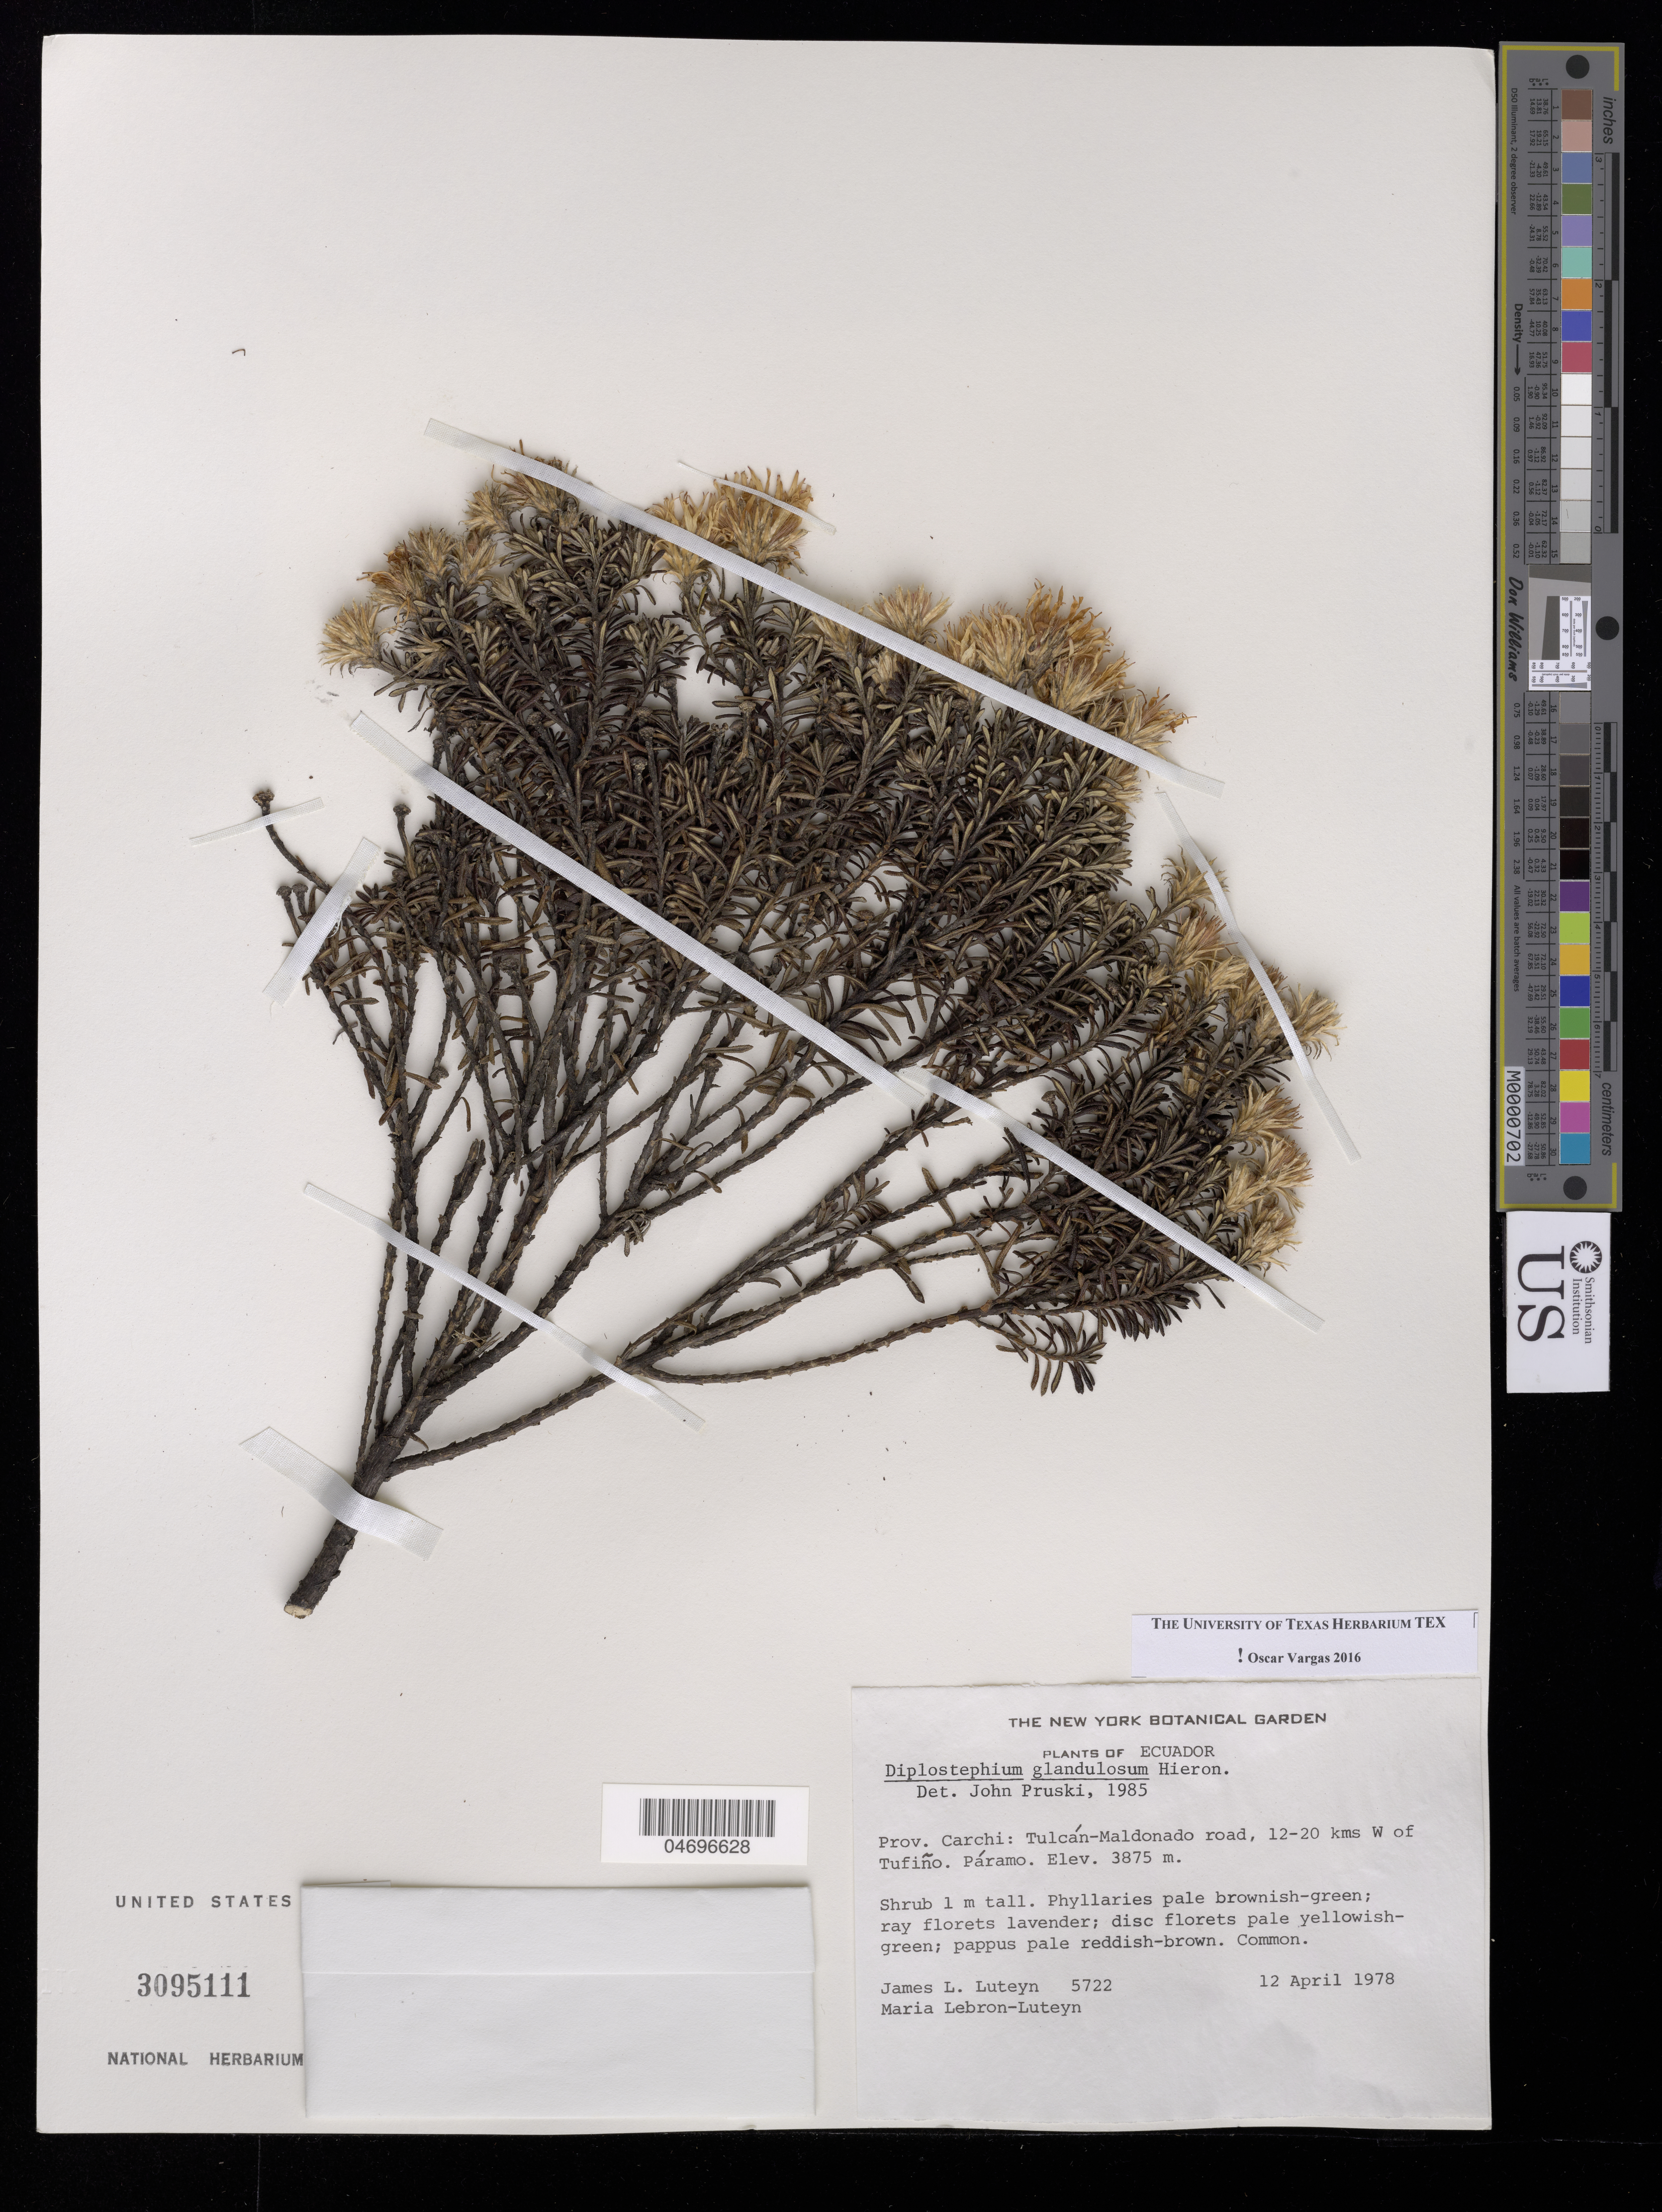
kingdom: Plantae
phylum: Tracheophyta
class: Magnoliopsida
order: Asterales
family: Asteraceae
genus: Diplostephium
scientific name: Diplostephium glandulosum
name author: Hieron.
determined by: Vargas, Oscar M.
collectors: J. L. Luteyn & M. L. Lebrón-Luteyn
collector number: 5722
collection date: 1978-04-12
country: Ecuador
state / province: Carchi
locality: Tulcán-Maldonado road, 12-20 kms W of Tufiño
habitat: Paramo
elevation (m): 3875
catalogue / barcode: US 3095111